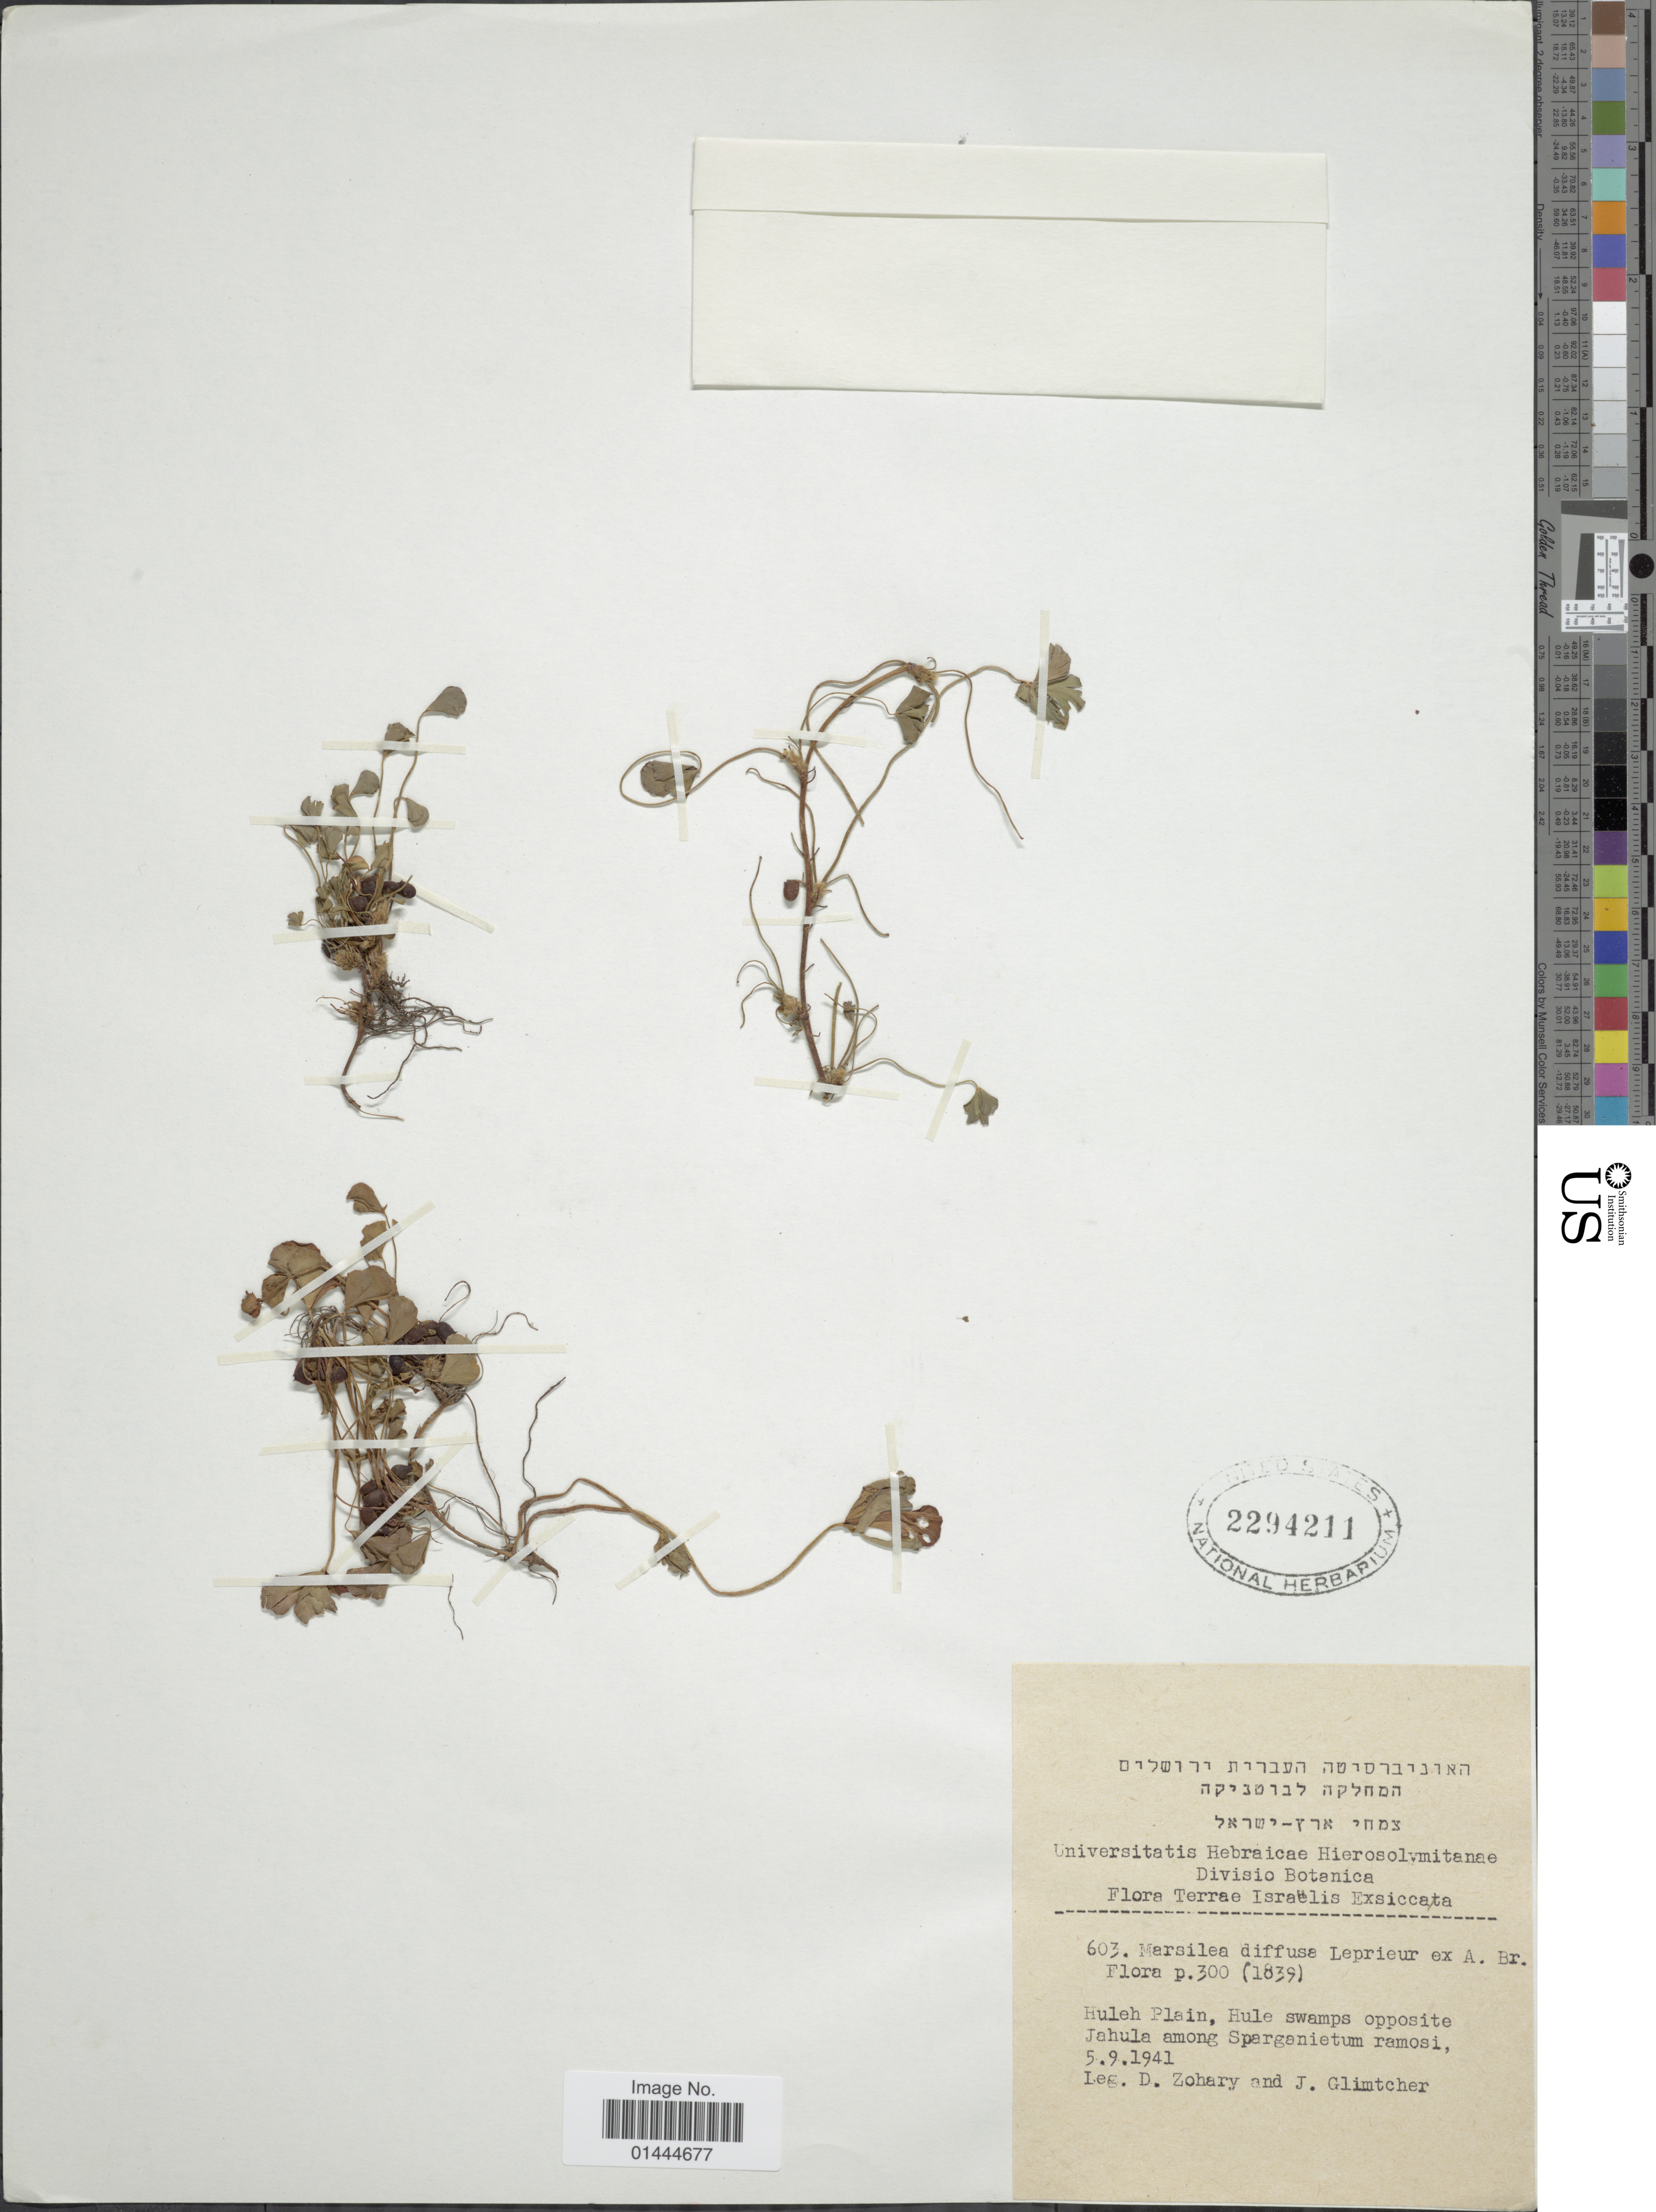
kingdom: Plantae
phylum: Tracheophyta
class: Polypodiopsida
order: Salviniales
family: Marsileaceae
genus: Marsilea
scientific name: Marsilea diffusa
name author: Lepr. ex A. Braun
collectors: D. Zohary & J. Glimtcher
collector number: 603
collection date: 1941-09-05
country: Israel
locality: Huleh Plain, Hule swamps opposite Jahula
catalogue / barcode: US 2294211